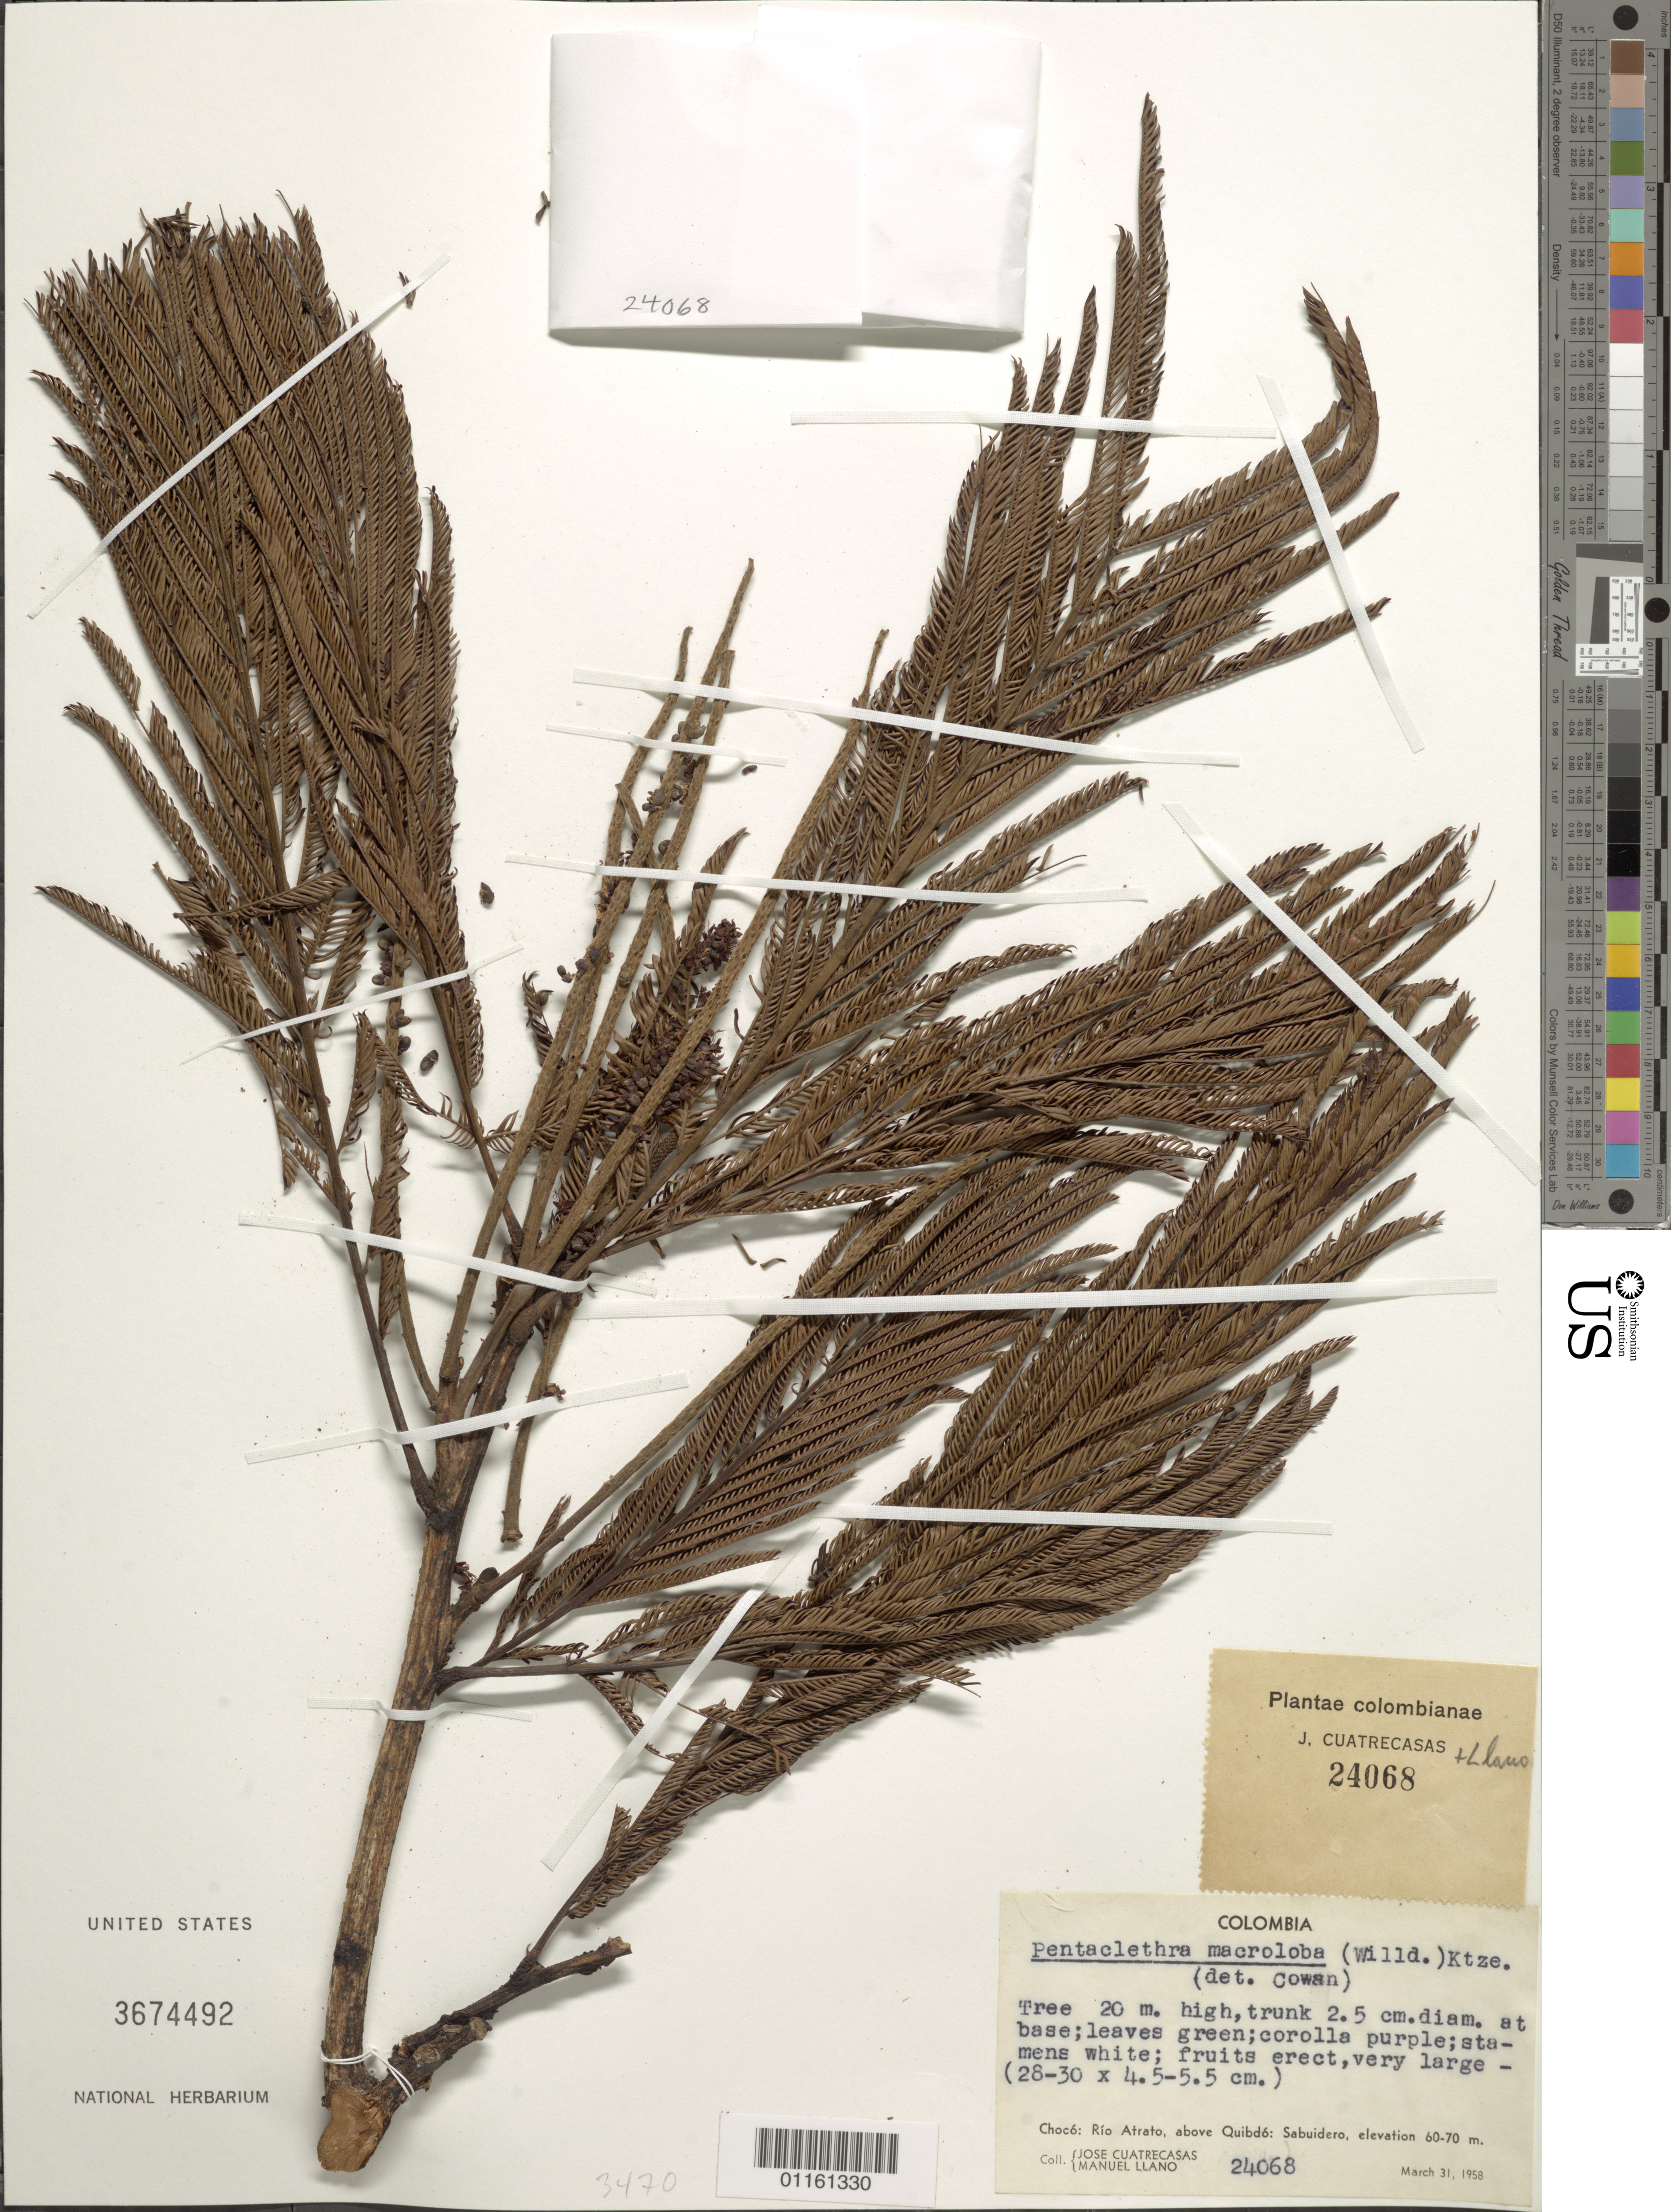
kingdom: Plantae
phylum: Tracheophyta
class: Magnoliopsida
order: Fabales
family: Fabaceae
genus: Pentaclethra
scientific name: Pentaclethra macroloba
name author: (Willd.) Kuntze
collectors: J. Cuatrecasas & M. Llano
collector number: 24068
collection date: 1958-03-31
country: Colombia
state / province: Chocó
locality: Rio Atrato, above Quibdo: Sabuidero.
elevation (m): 60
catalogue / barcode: US 3674492